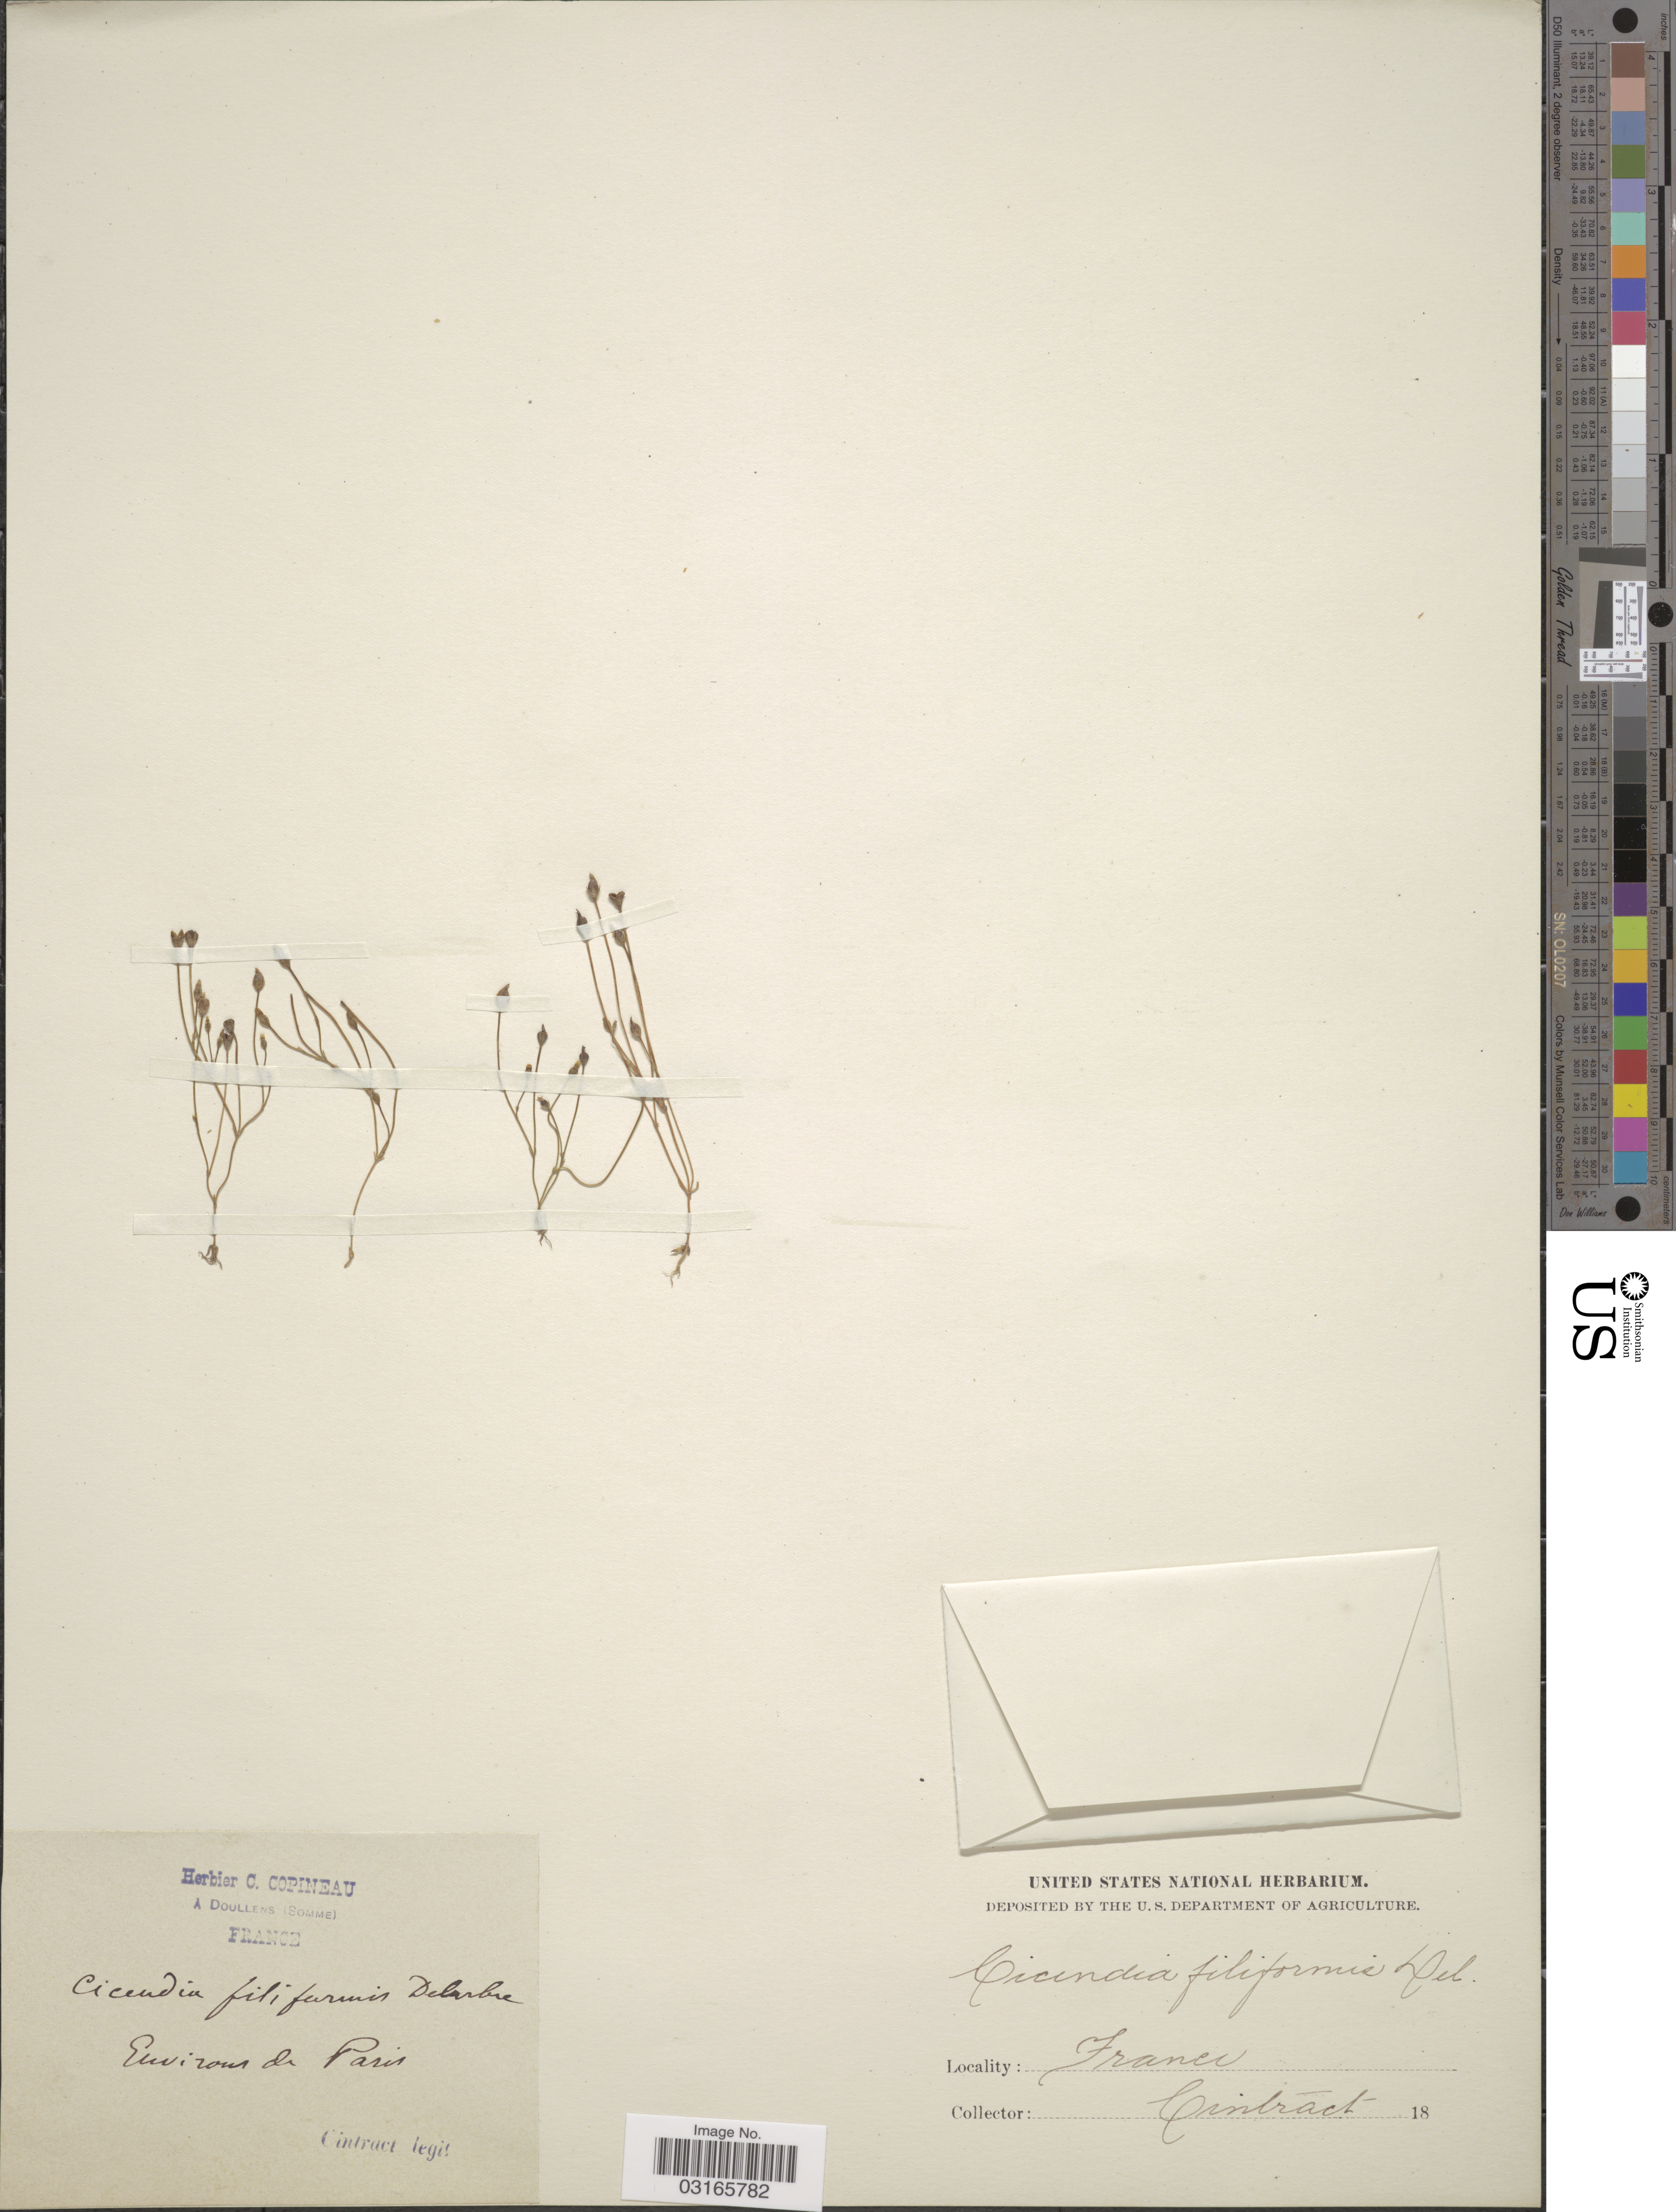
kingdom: Plantae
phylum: Tracheophyta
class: Magnoliopsida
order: Gentianales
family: Gentianaceae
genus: Cicendia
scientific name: Cicendia filiformis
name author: (L.) Delarbre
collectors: Cintract, --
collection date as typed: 18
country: France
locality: Environs de Paris.